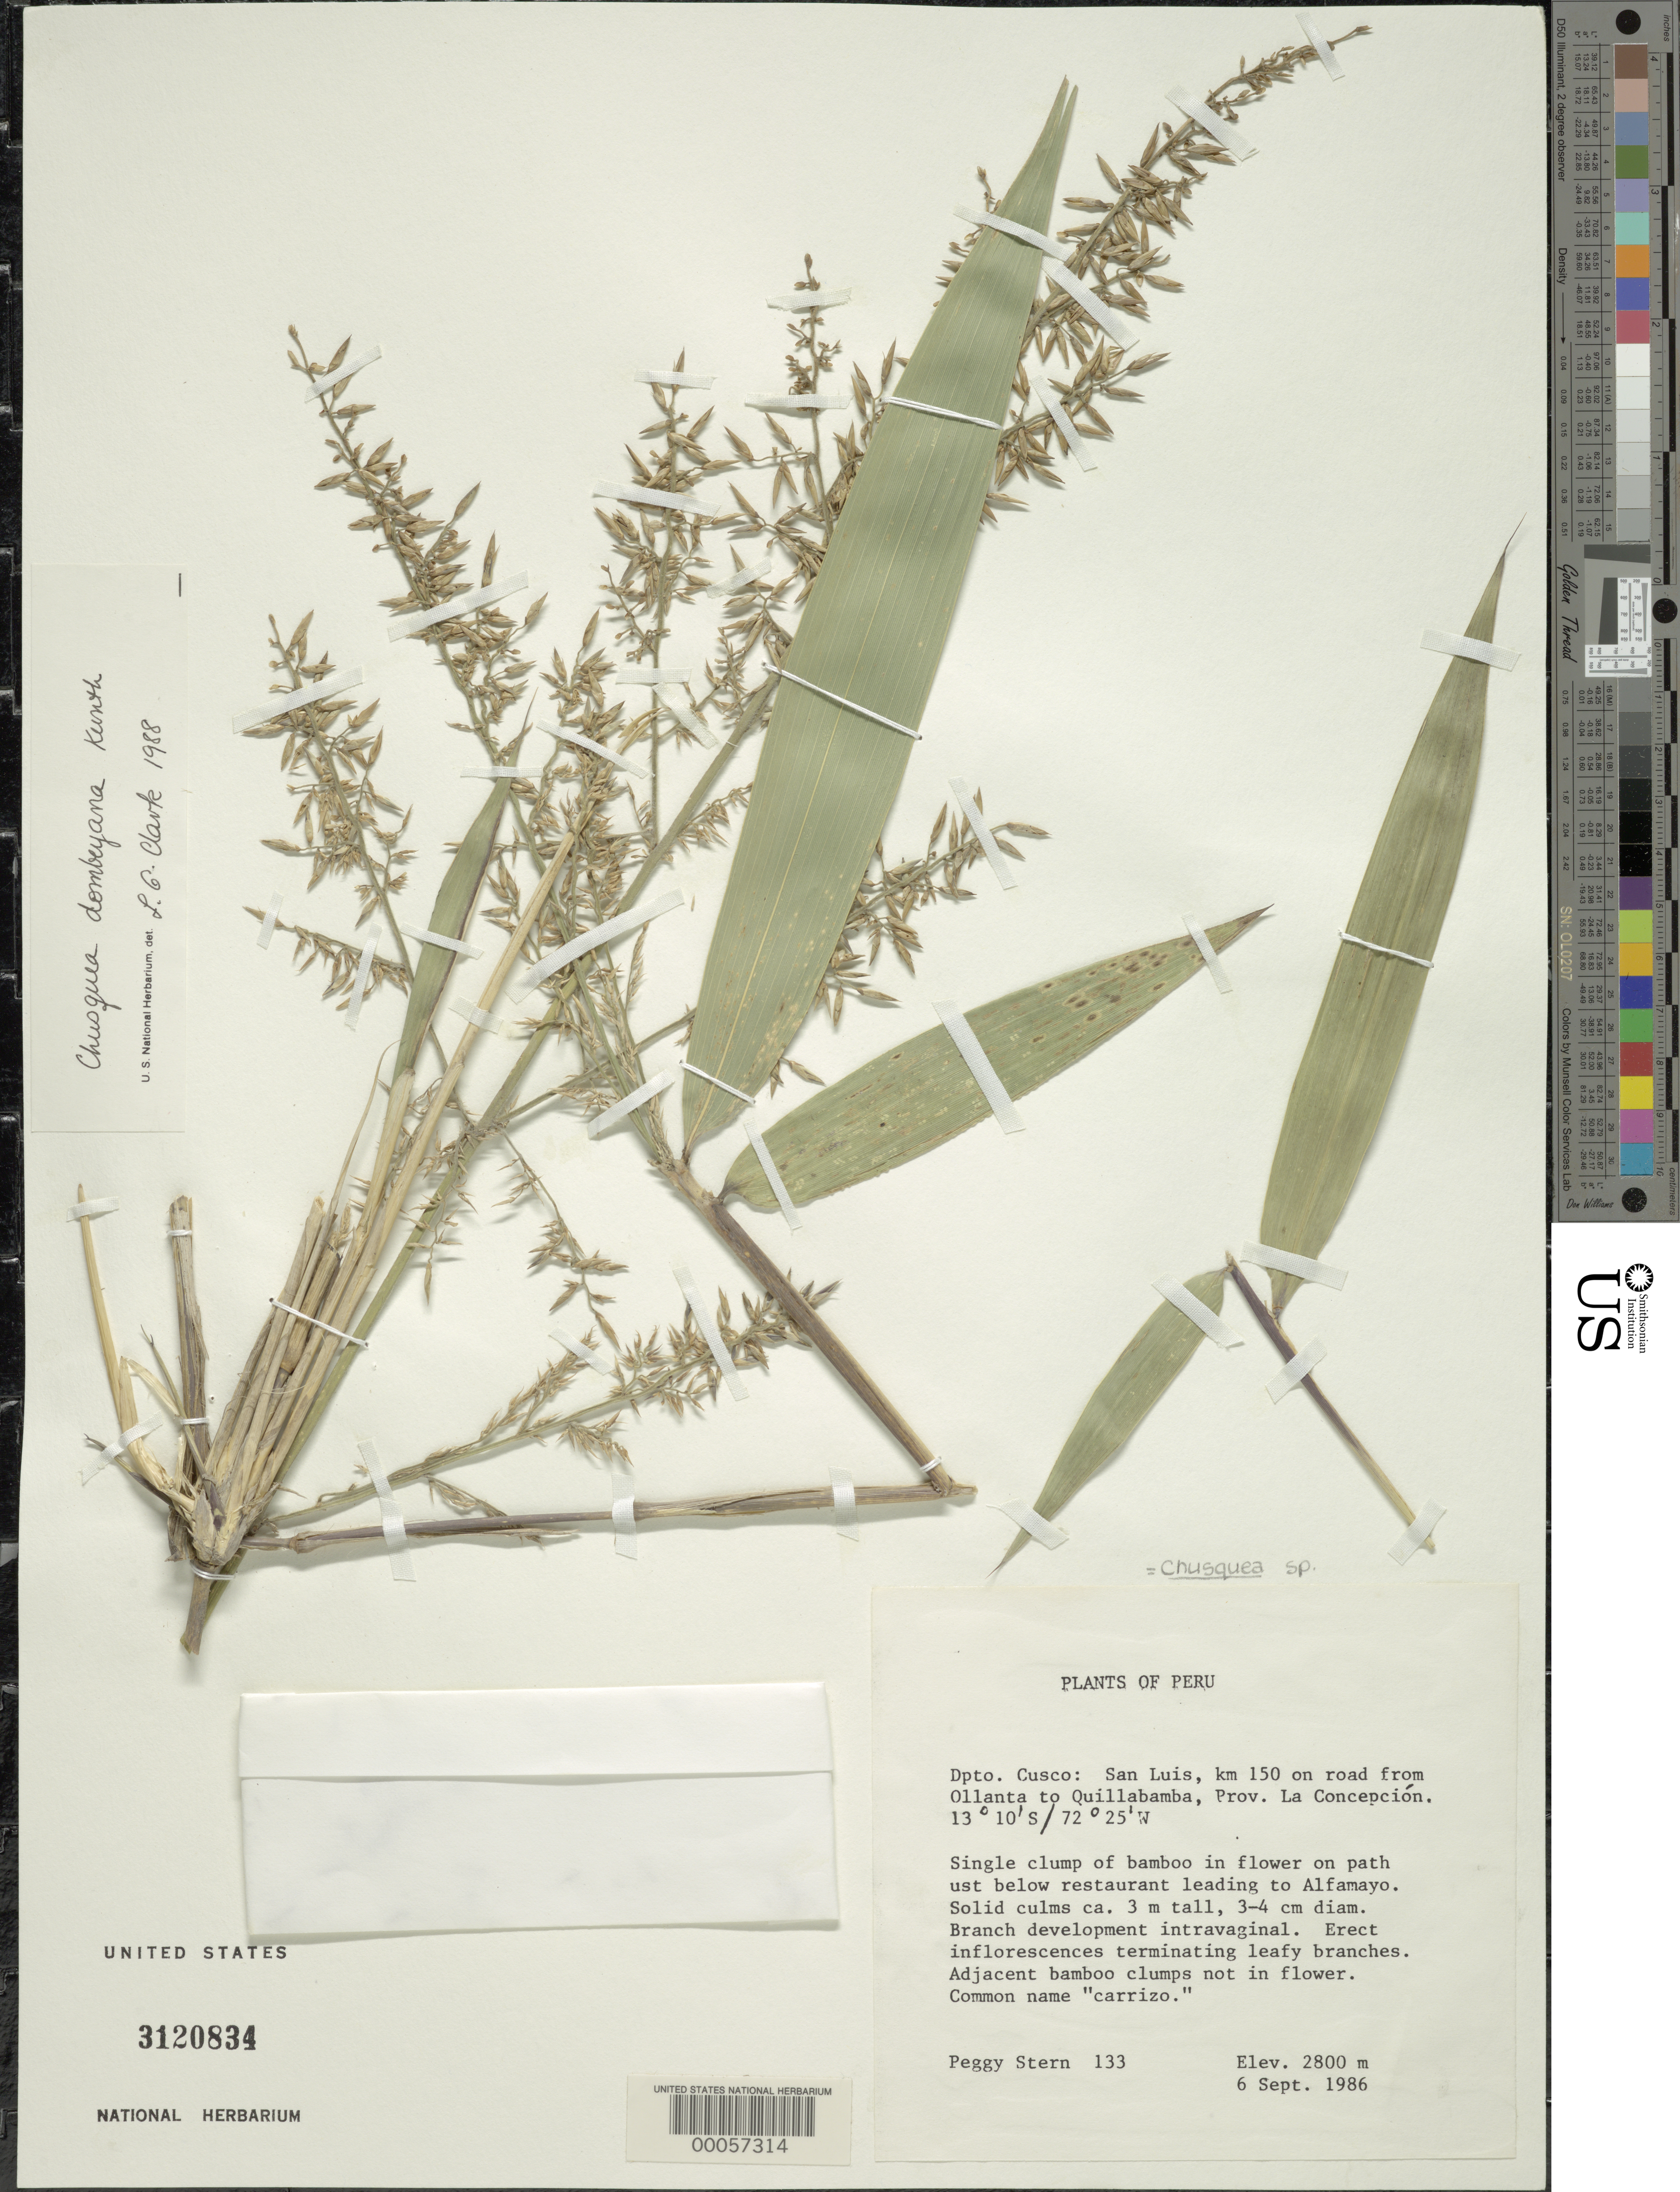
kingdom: Plantae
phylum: Tracheophyta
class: Liliopsida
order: Poales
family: Poaceae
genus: Chusquea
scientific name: Chusquea dombeyana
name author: Kunth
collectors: P. Stern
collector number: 133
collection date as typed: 06 Sep 1986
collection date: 1986-09-06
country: Peru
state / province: Cusco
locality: Concepción Prov. [?], San Luis, km 150 on road from Ollanta to Quillabamba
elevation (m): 2800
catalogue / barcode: US 3120834